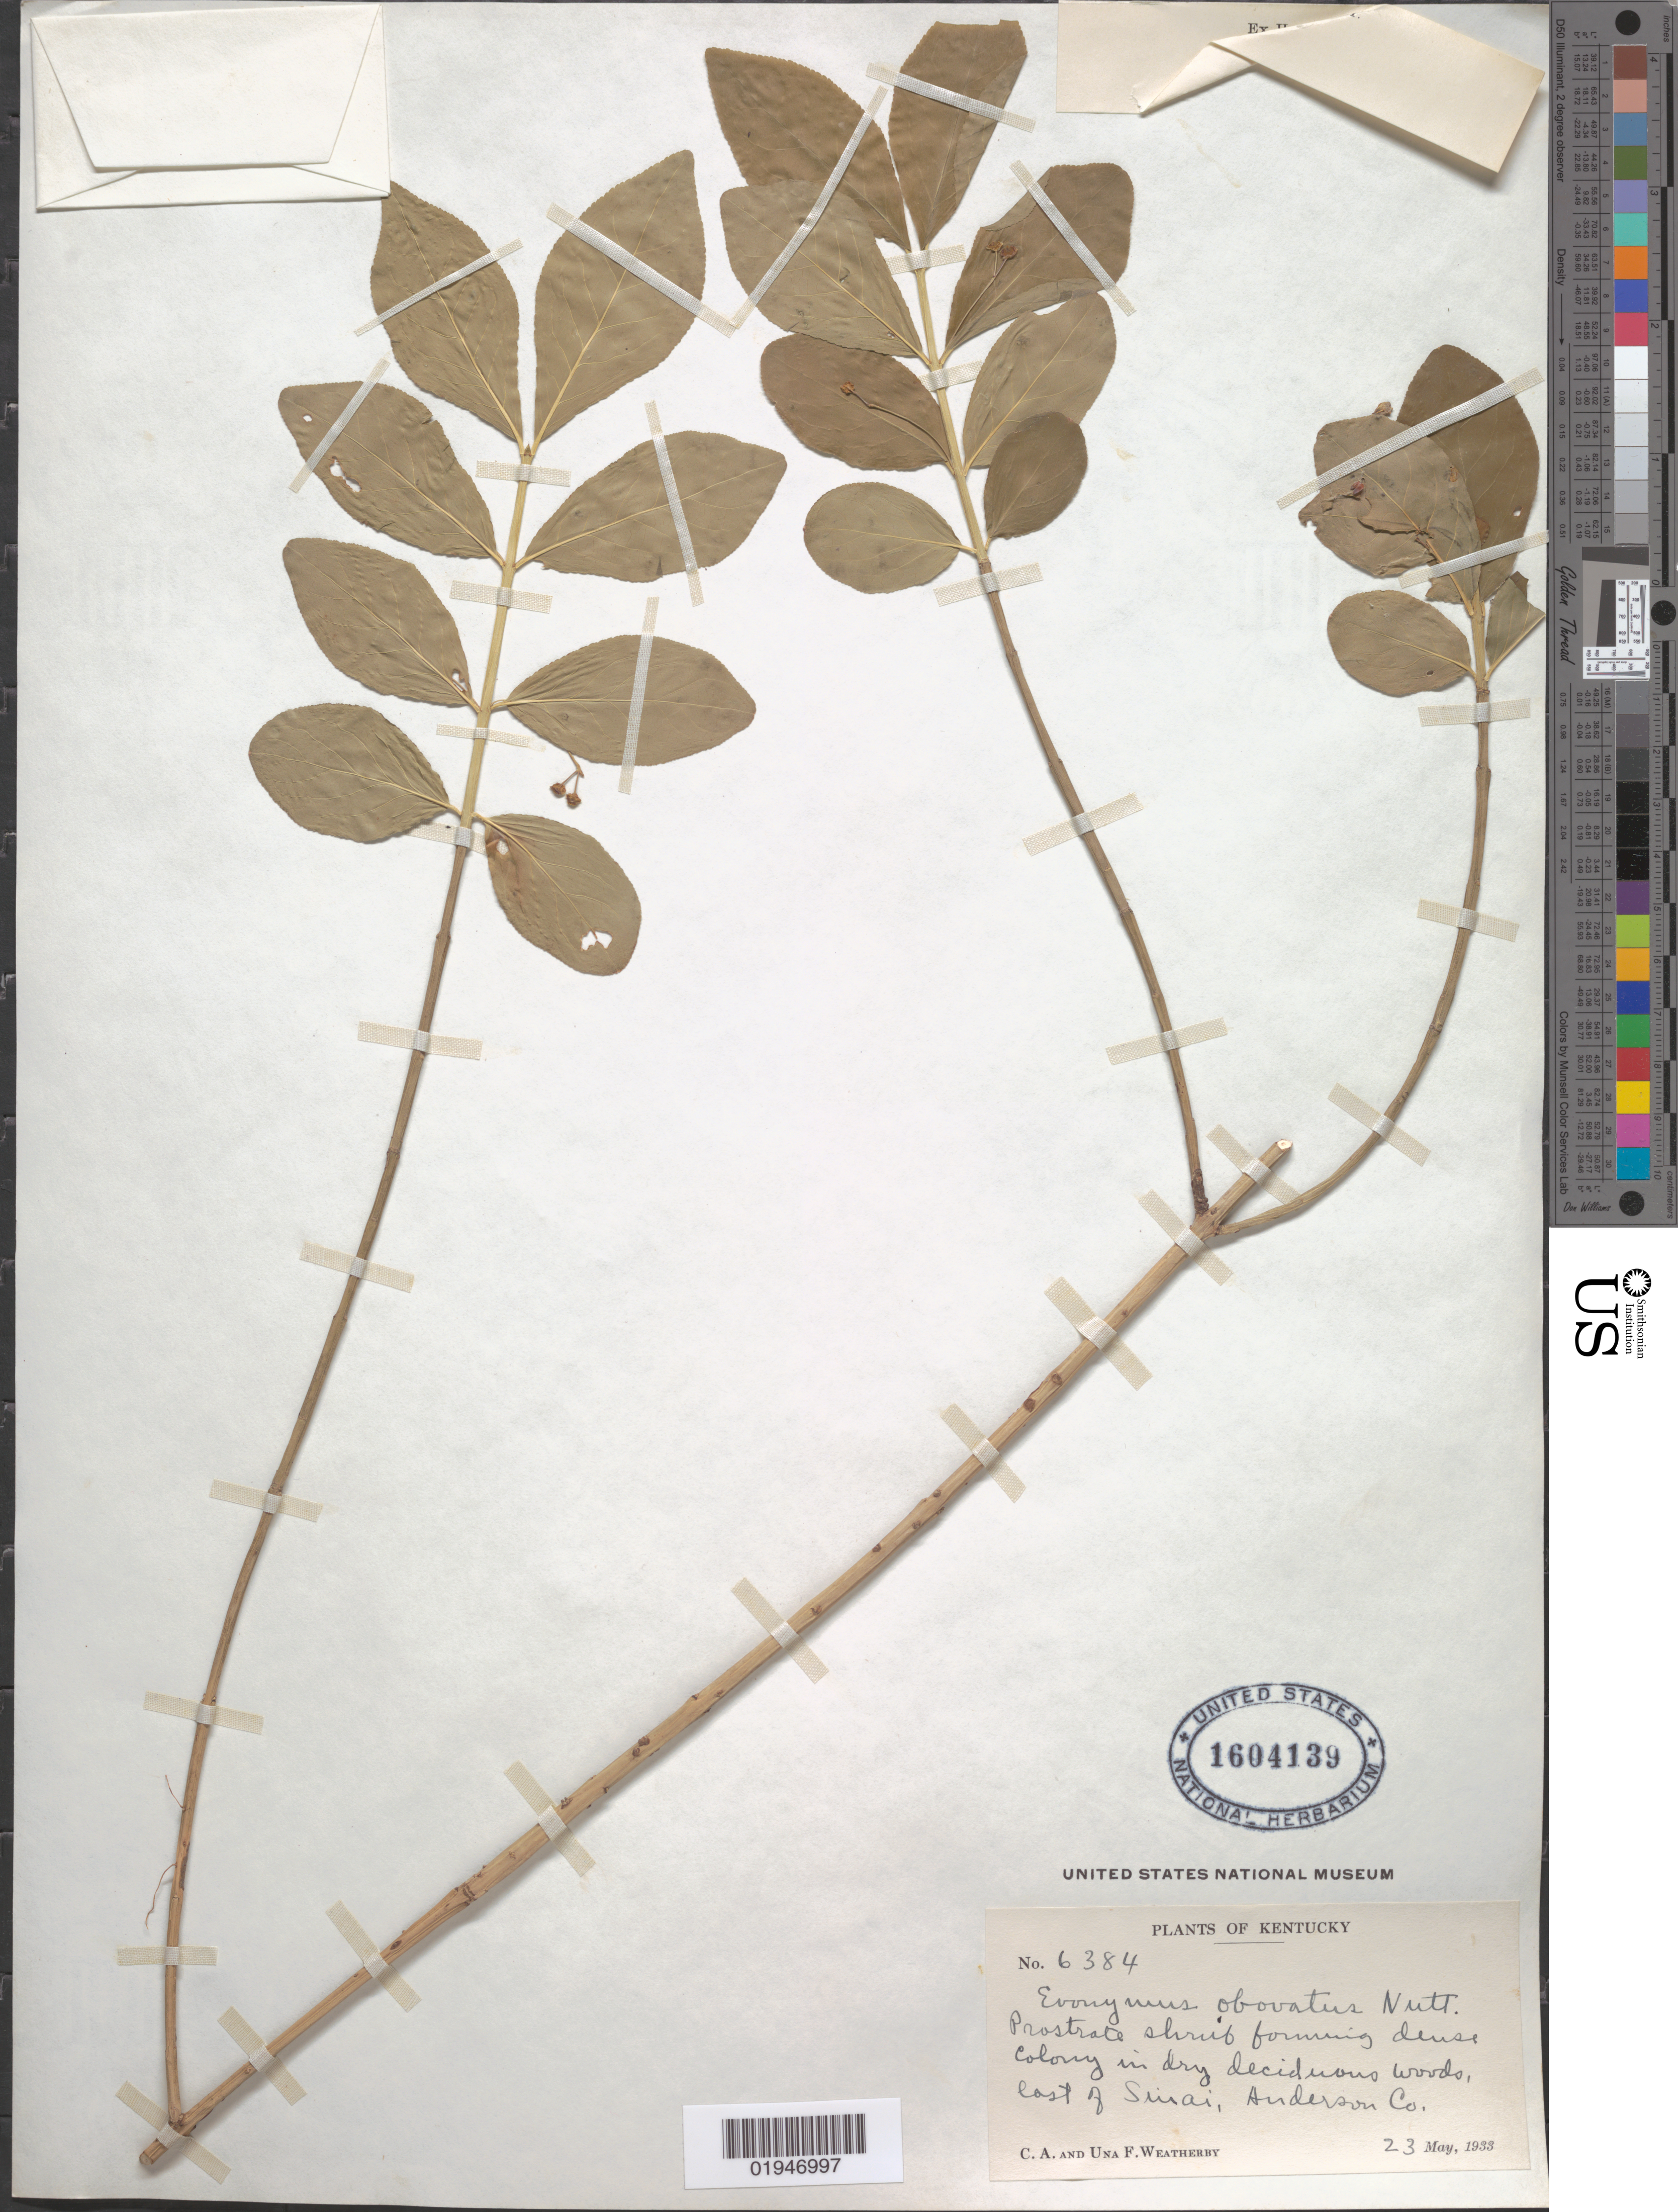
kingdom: Plantae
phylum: Tracheophyta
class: Magnoliopsida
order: Celastrales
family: Celastraceae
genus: Euonymus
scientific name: Euonymus obovatus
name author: Nutt.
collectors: C. A. Weatherby & U. L. Weatherby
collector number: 6384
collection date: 1933-05-23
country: United States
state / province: Kentucky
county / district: Anderson County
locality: Sinai, east of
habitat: In dry deciduous woods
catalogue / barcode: US 1604139